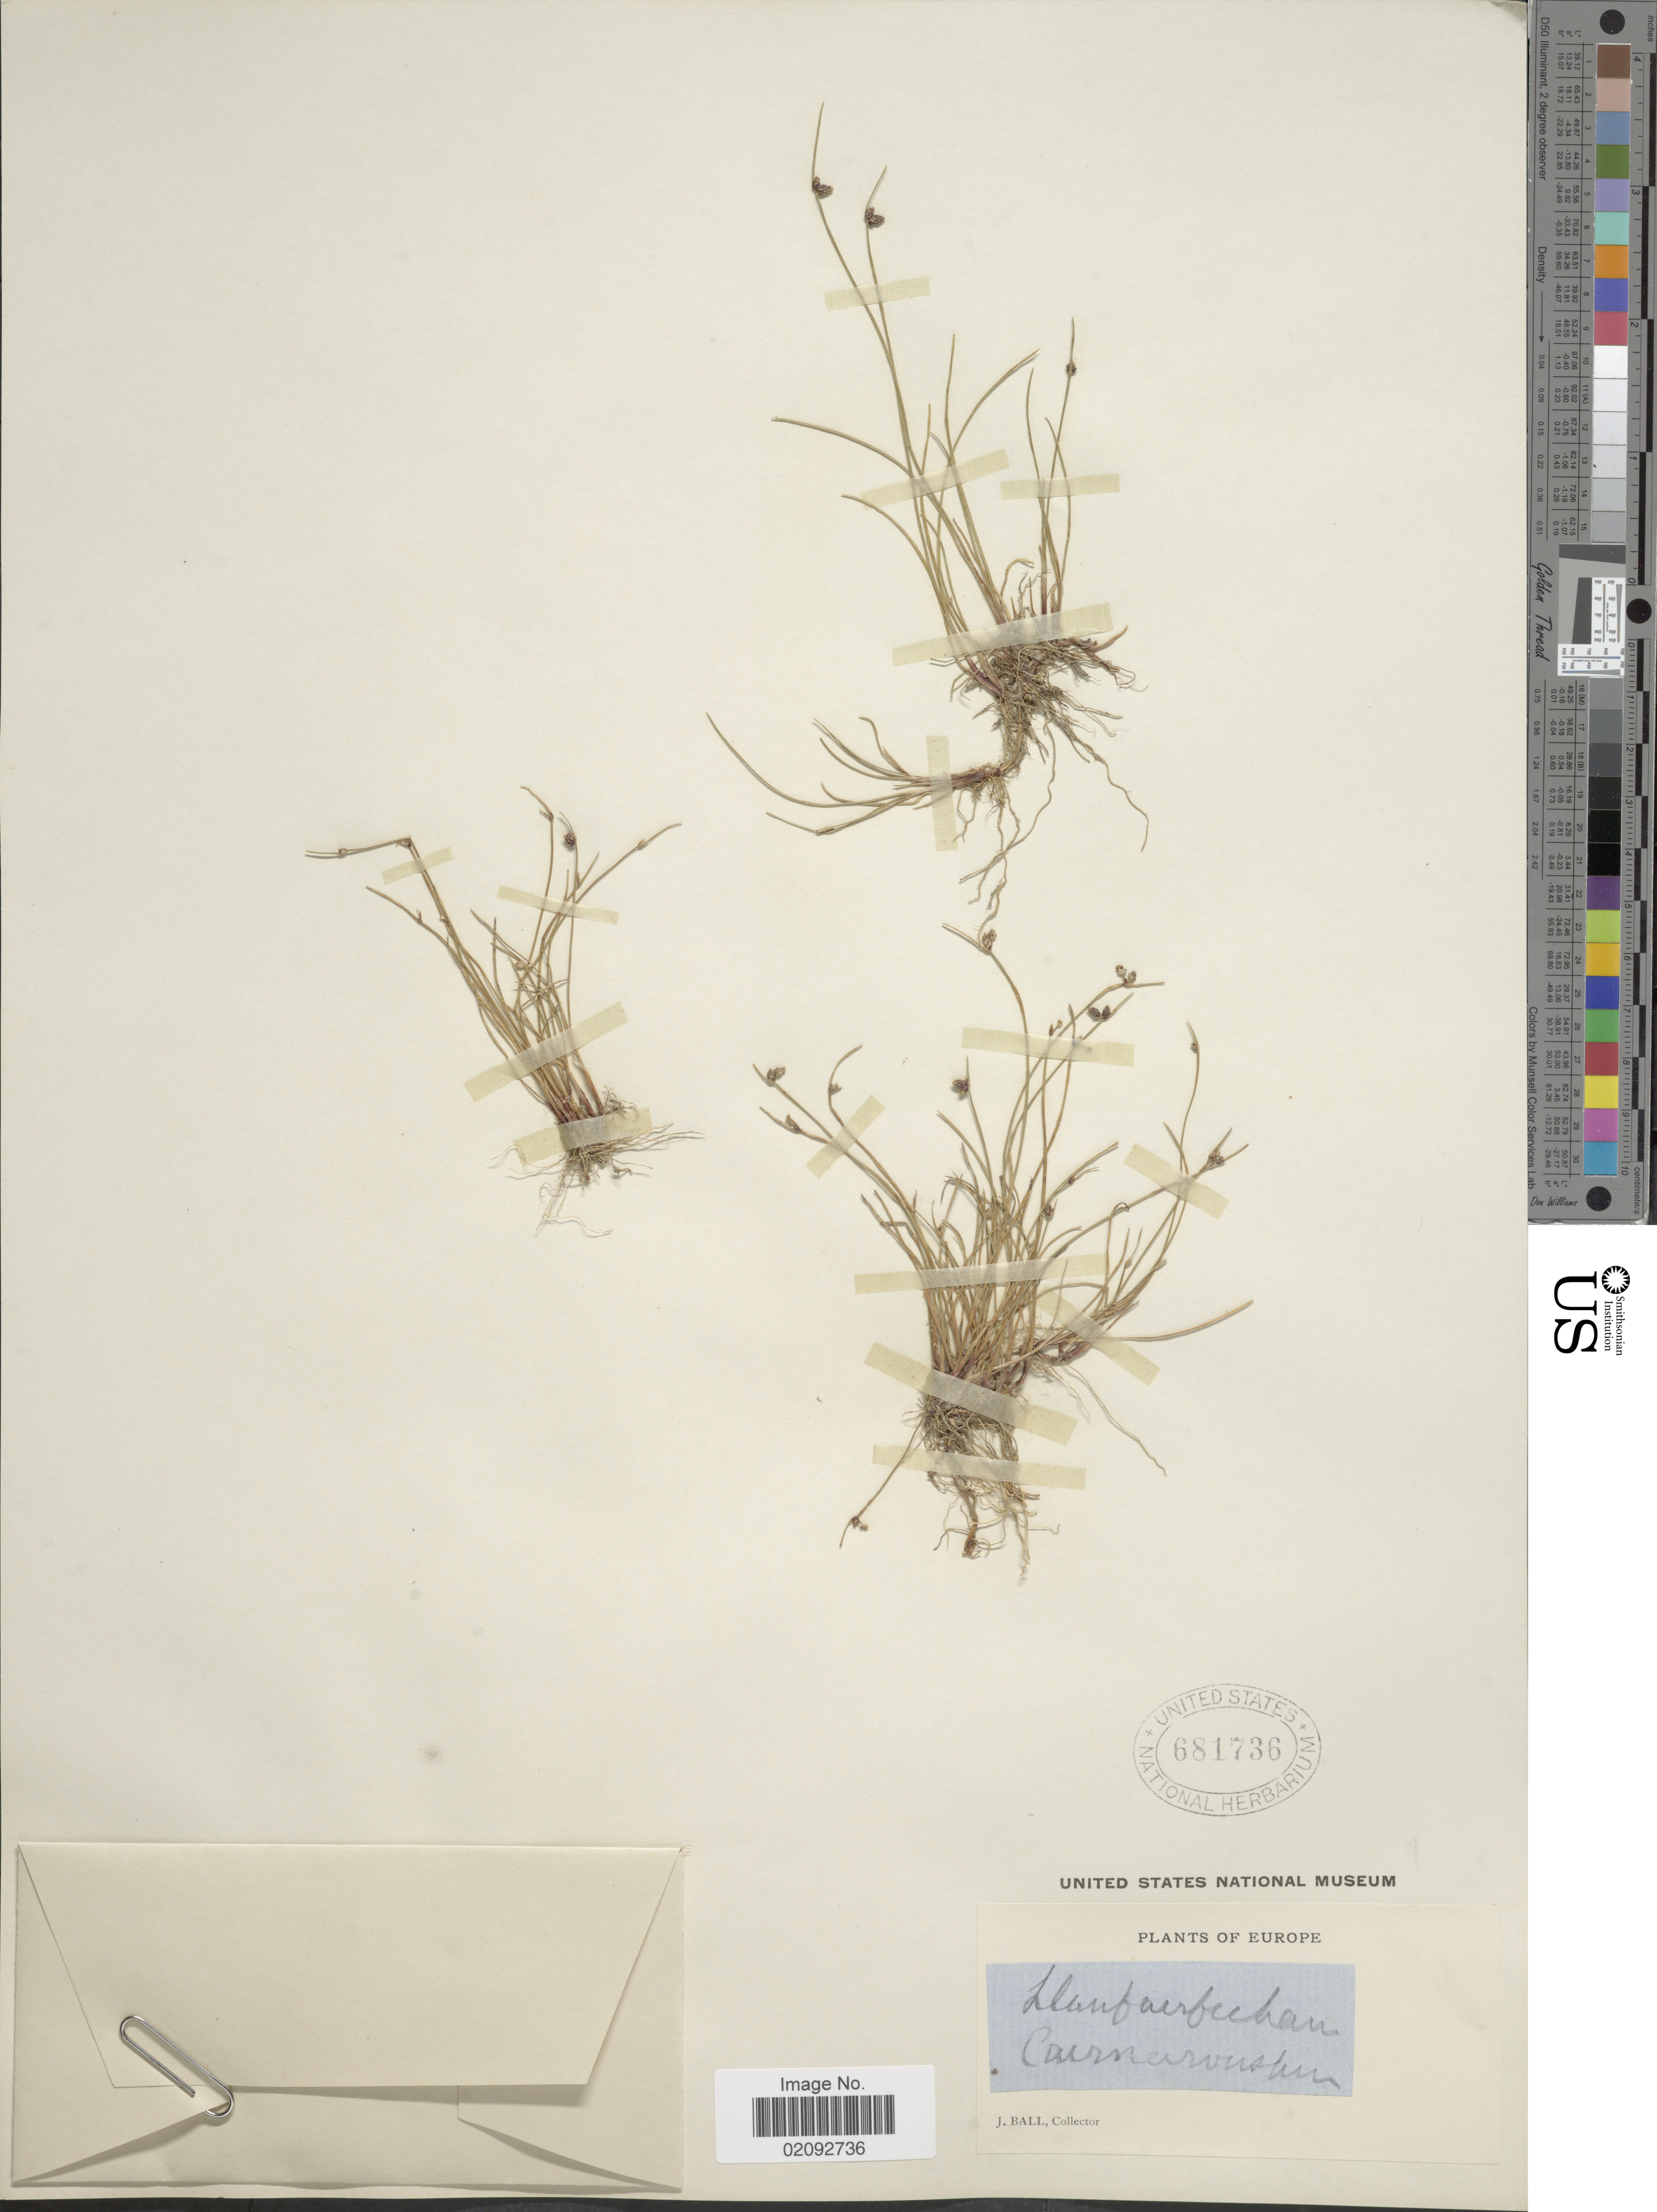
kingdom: Plantae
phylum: Tracheophyta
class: Liliopsida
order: Poales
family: Cyperaceae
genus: Isolepis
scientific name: Isolepis setacea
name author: (L.) R. Br.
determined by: Strong, Mark T., (BOT), Smithsonian Institution - National Museum of Natural History (UNITED STATES)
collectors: J. Ball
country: United Kingdom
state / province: Wales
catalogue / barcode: US 681736